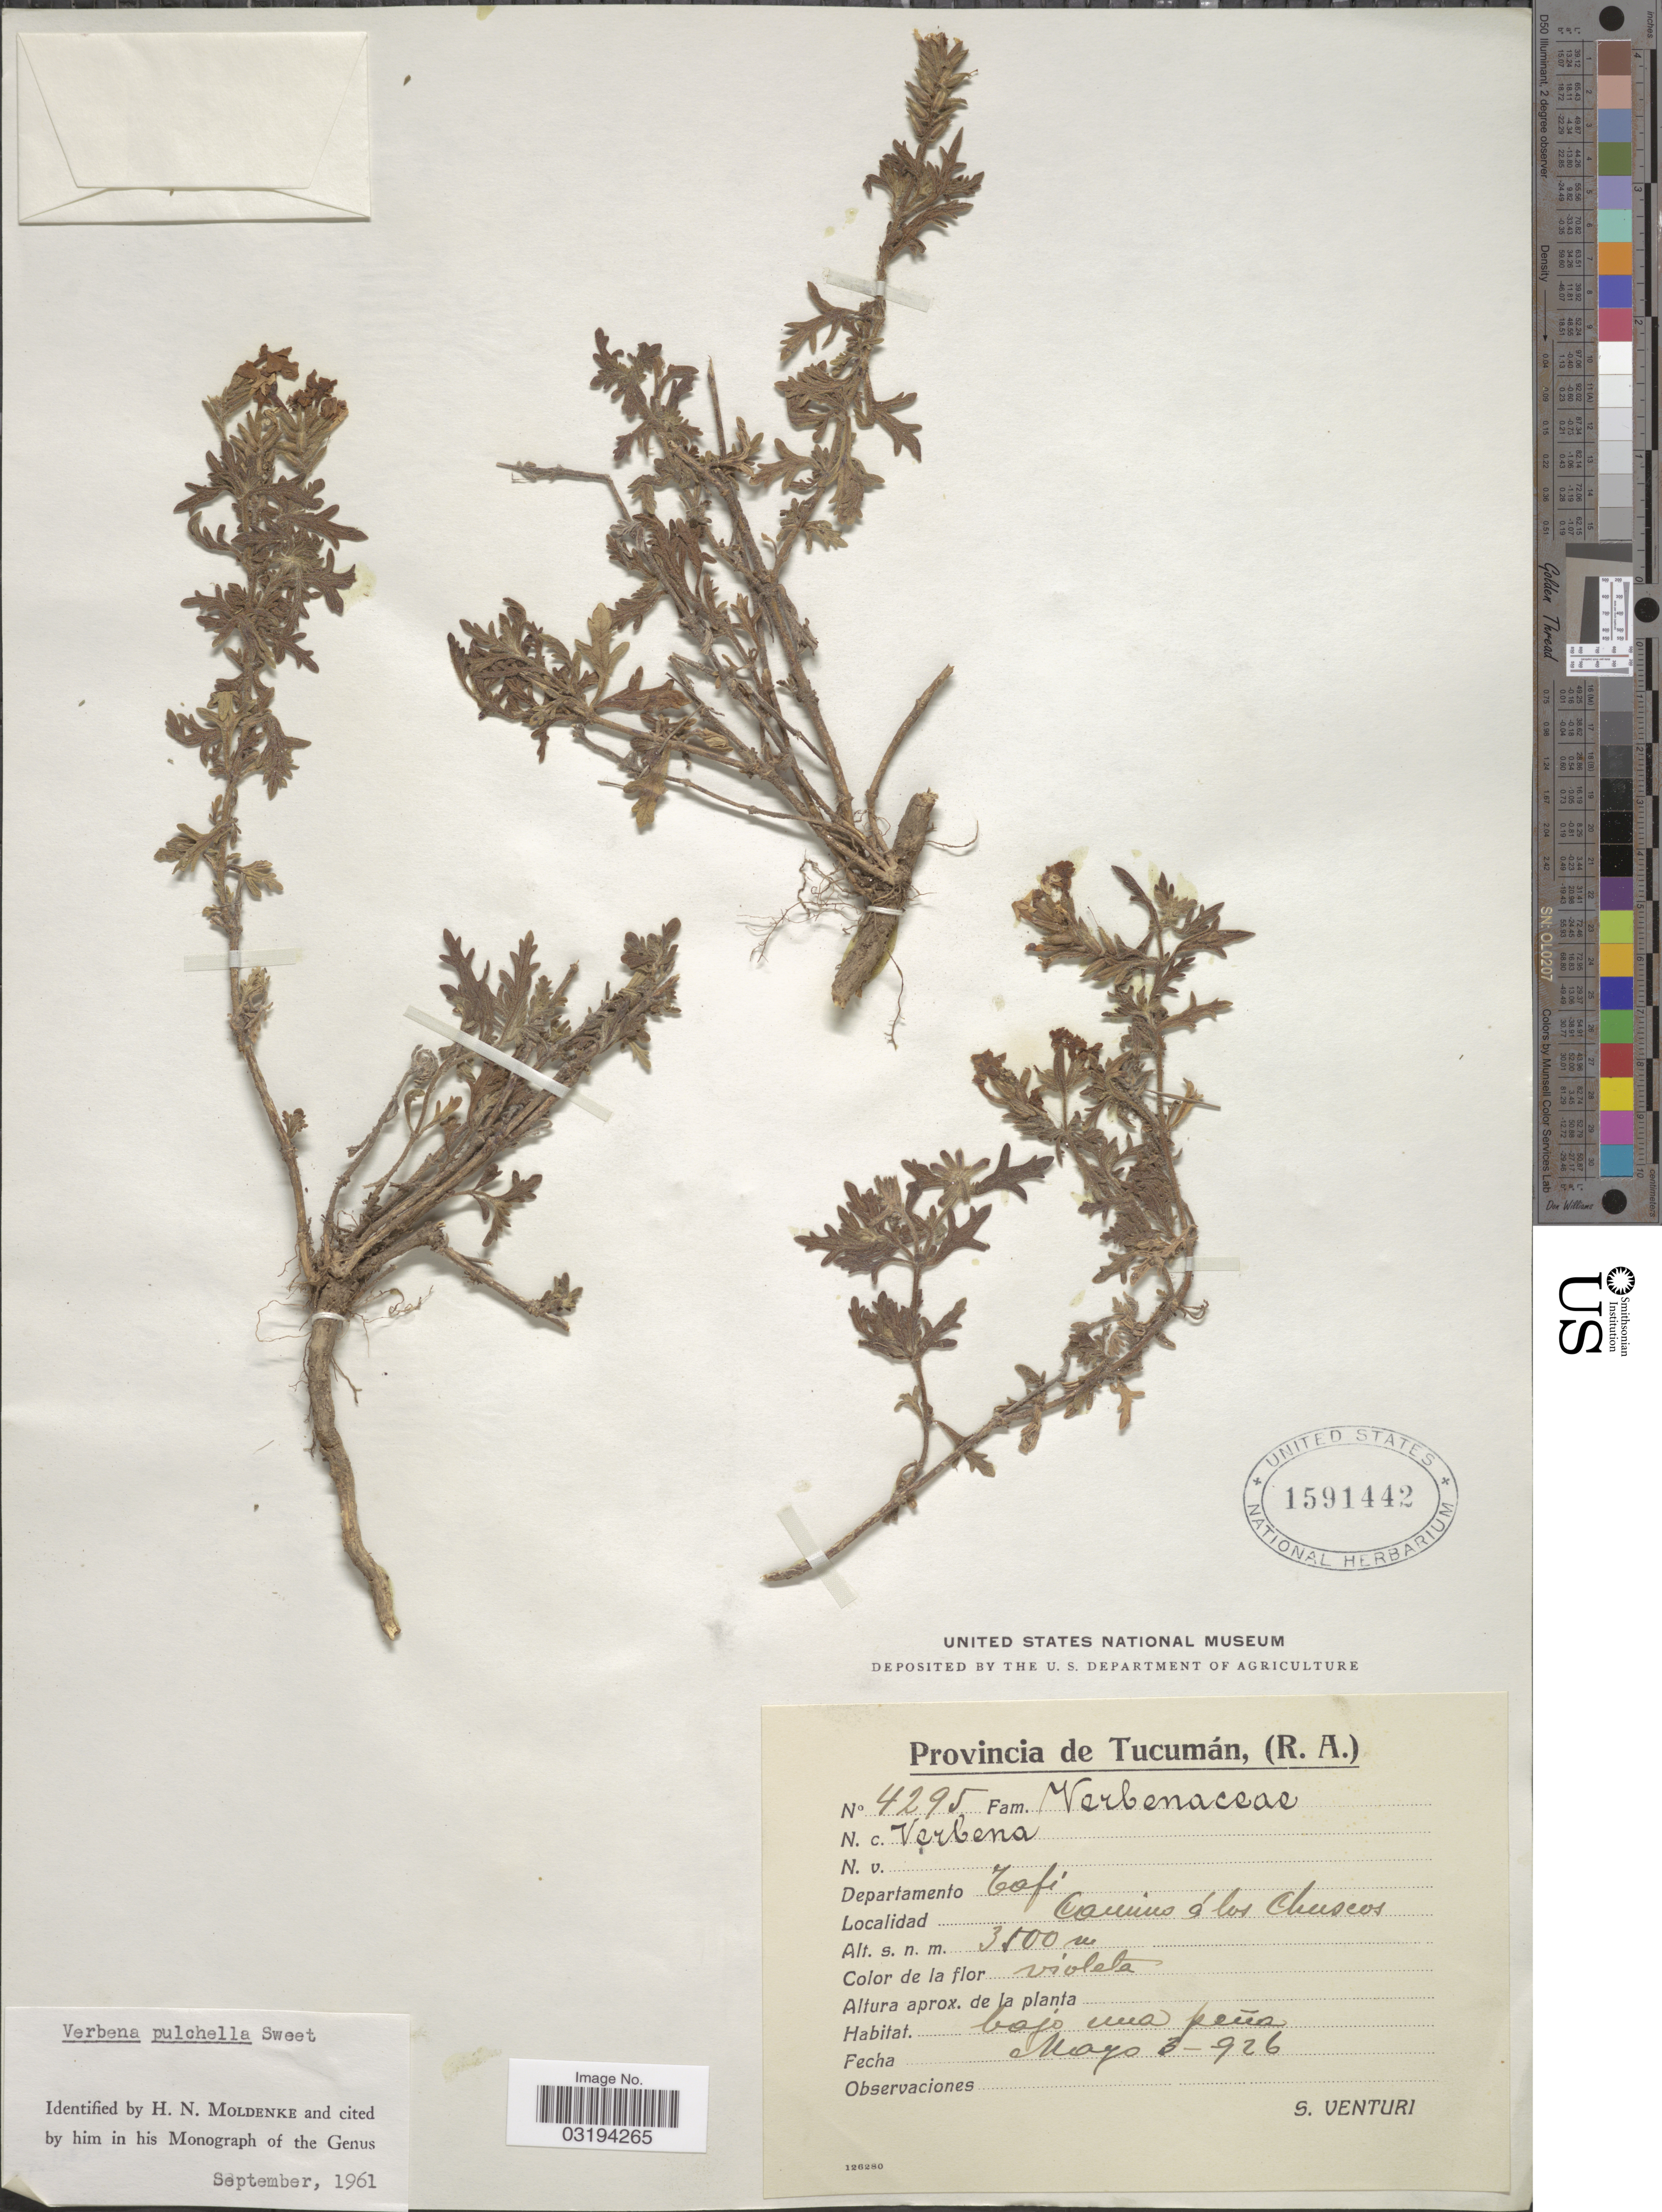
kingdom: Plantae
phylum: Tracheophyta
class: Magnoliopsida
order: Lamiales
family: Verbenaceae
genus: Verbena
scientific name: Verbena pulchella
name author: Greene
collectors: S. Venturi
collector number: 4295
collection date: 1926-05-03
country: Argentina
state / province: Tucuman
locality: Departamento Tafi. Camino á los Chuscos.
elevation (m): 3500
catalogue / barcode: US 1591442